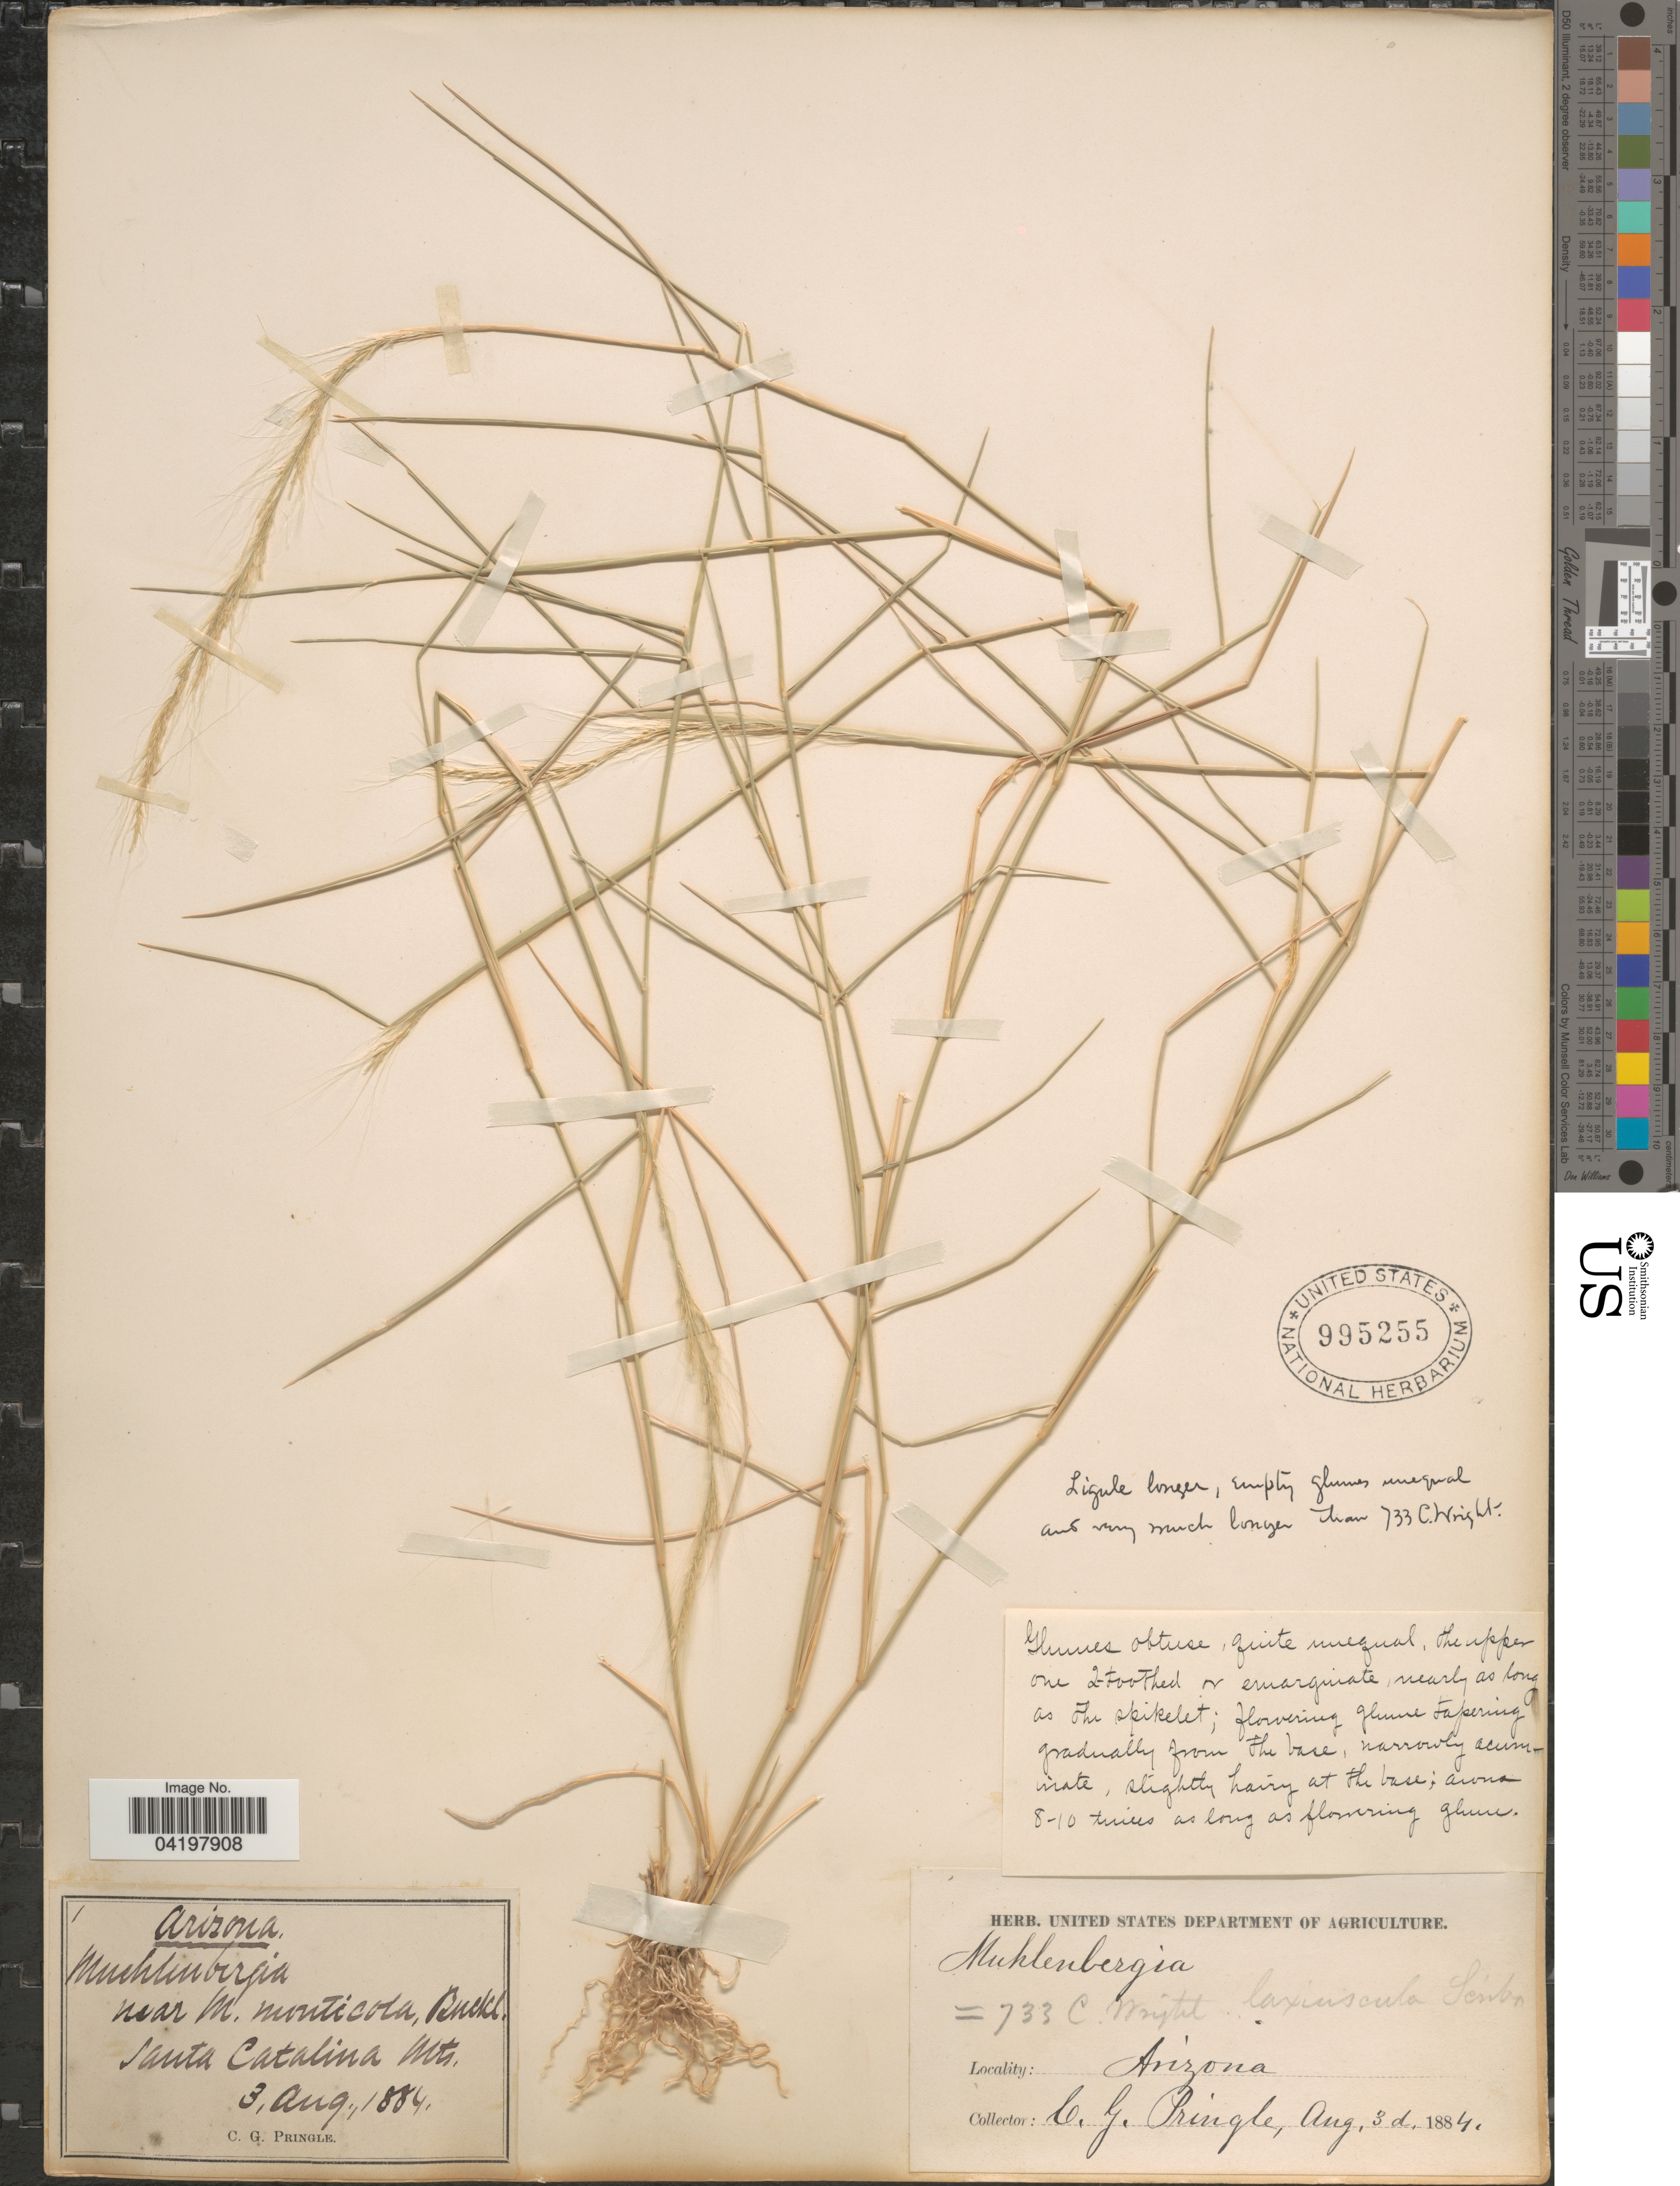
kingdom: Plantae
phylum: Tracheophyta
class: Liliopsida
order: Poales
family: Poaceae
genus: Muhlenbergia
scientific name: Muhlenbergia tenuifolia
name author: (Kunth) Kunth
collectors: C. G. Pringle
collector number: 1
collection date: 1884-08-03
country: United States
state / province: Arizona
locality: Santa Catalina Mts.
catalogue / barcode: US 995255